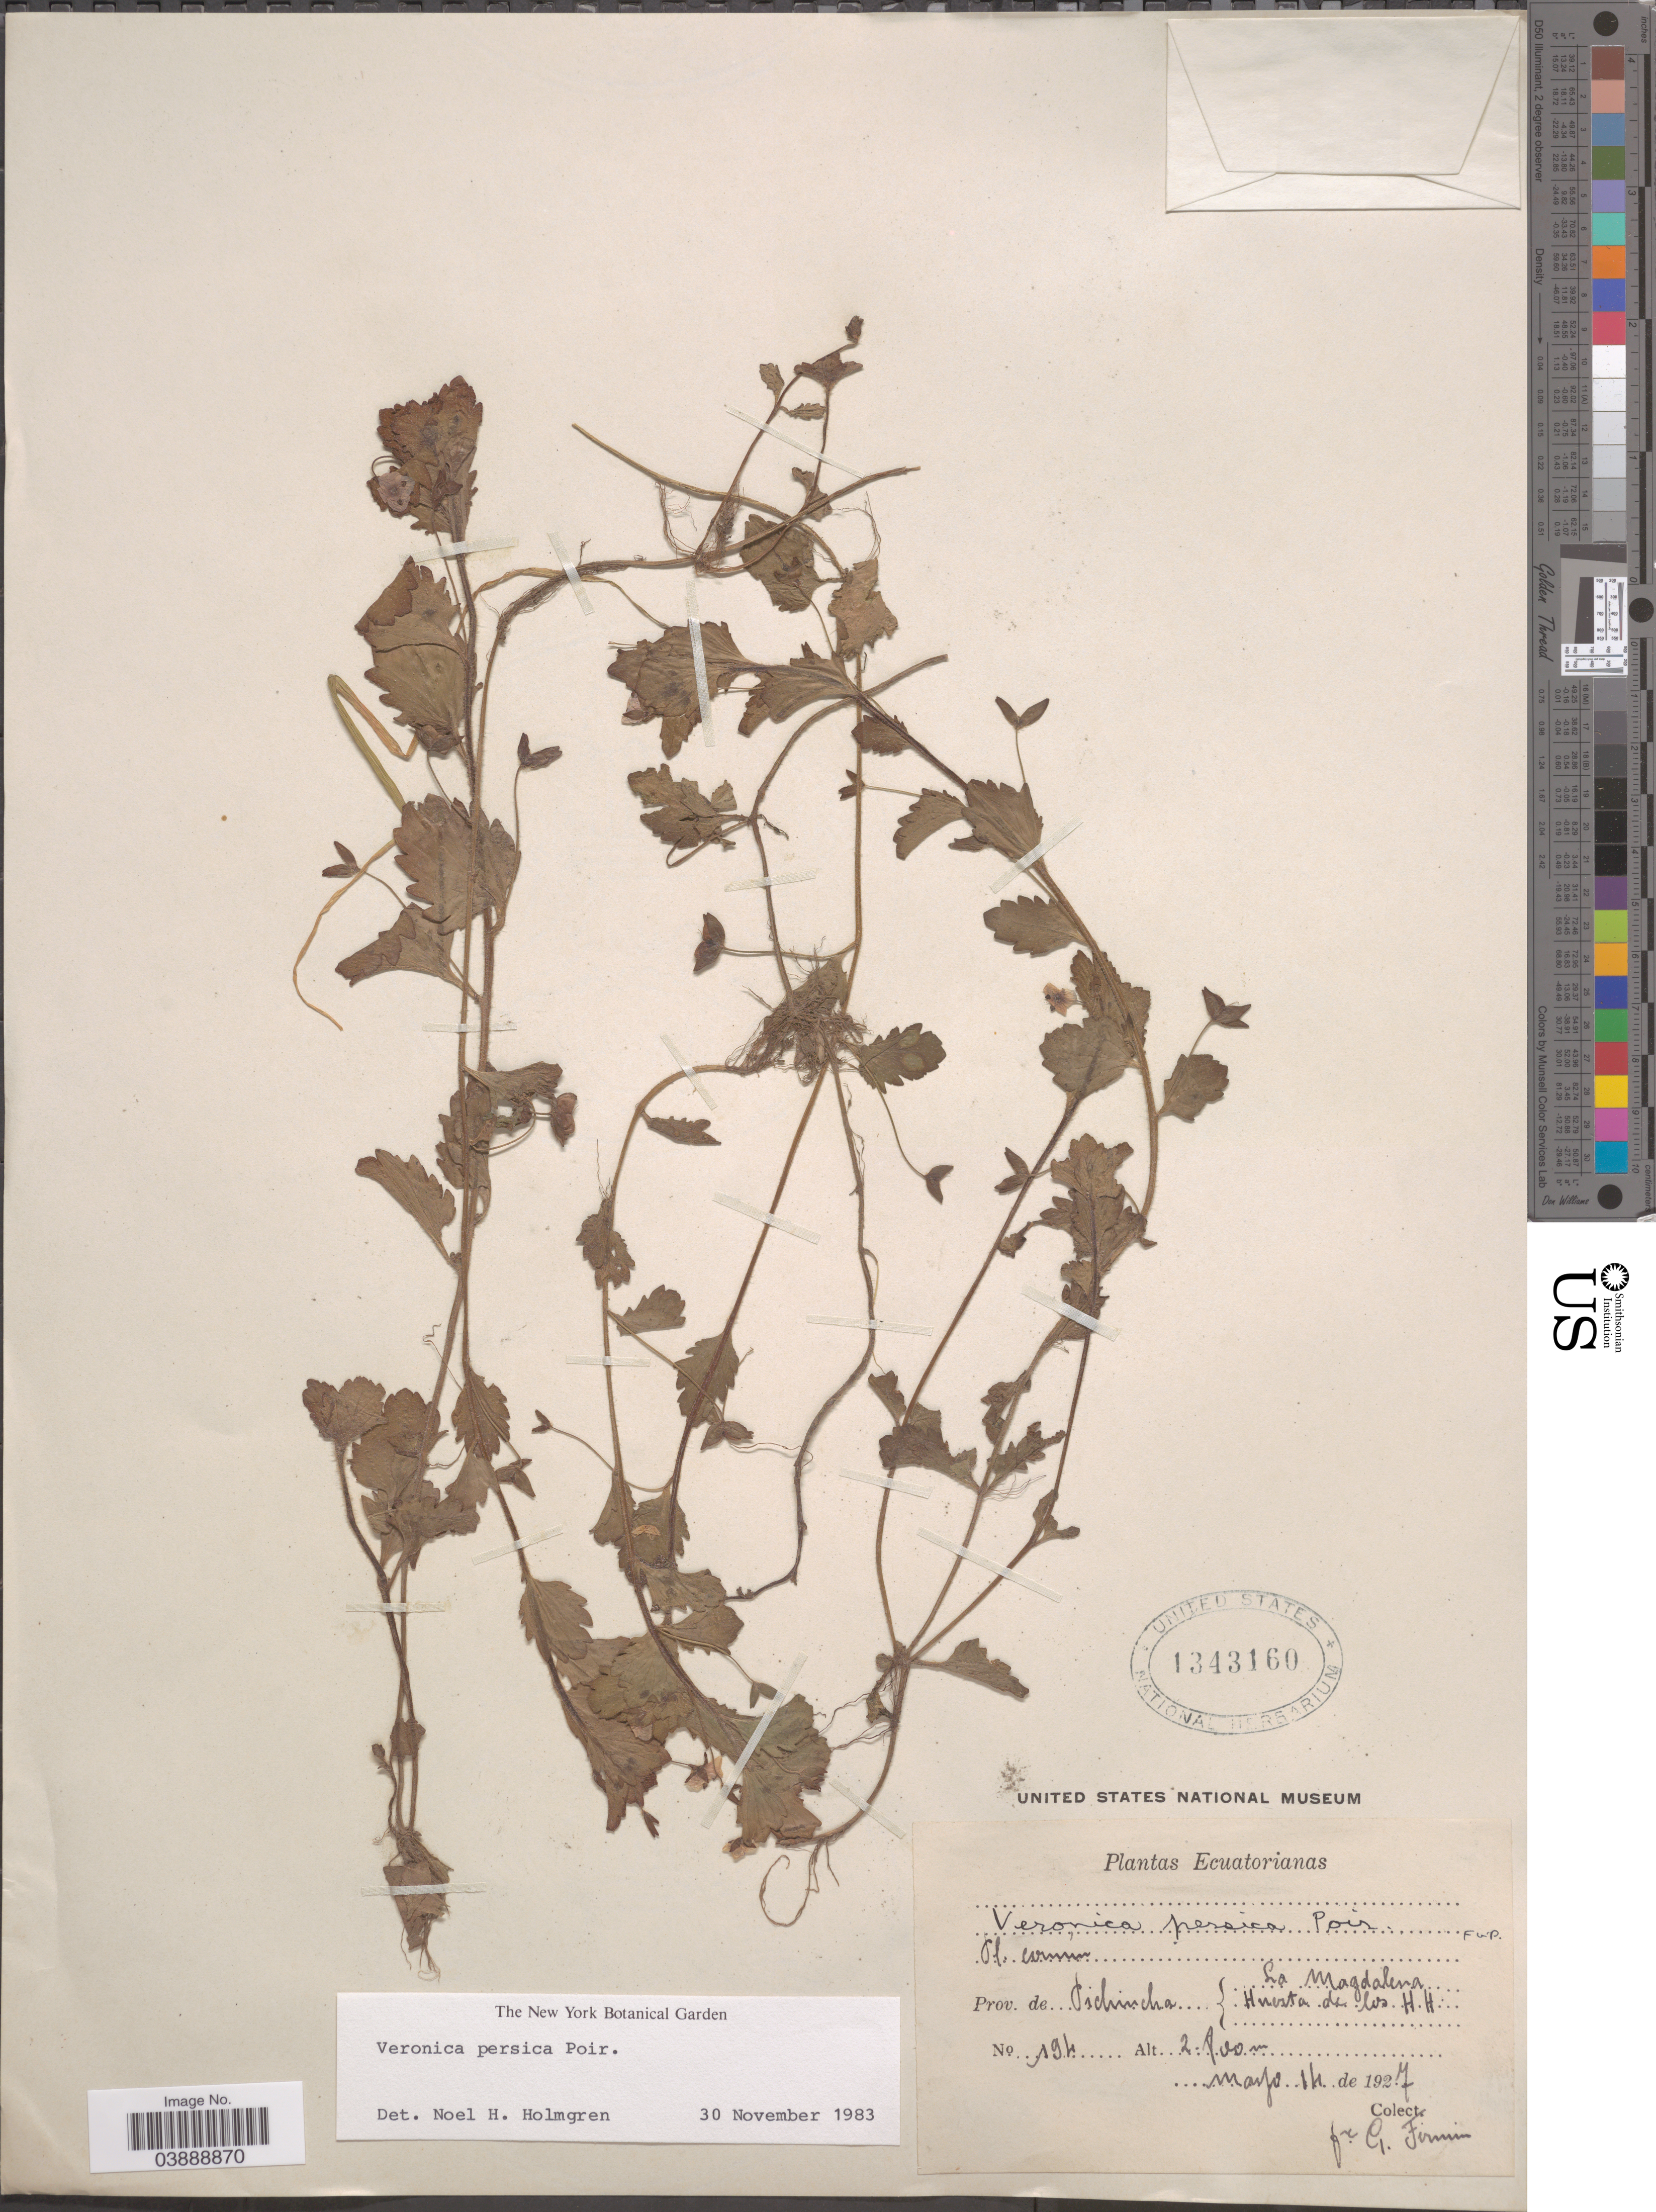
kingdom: Plantae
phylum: Tracheophyta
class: Magnoliopsida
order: Lamiales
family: Plantaginaceae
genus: Veronica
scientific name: Veronica persica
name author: Poir.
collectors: F. Firmin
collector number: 194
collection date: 1927-05-14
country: Ecuador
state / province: Pichincha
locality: La Magdalena. Huerta de los H. H.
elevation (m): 2800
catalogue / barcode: US 1343160